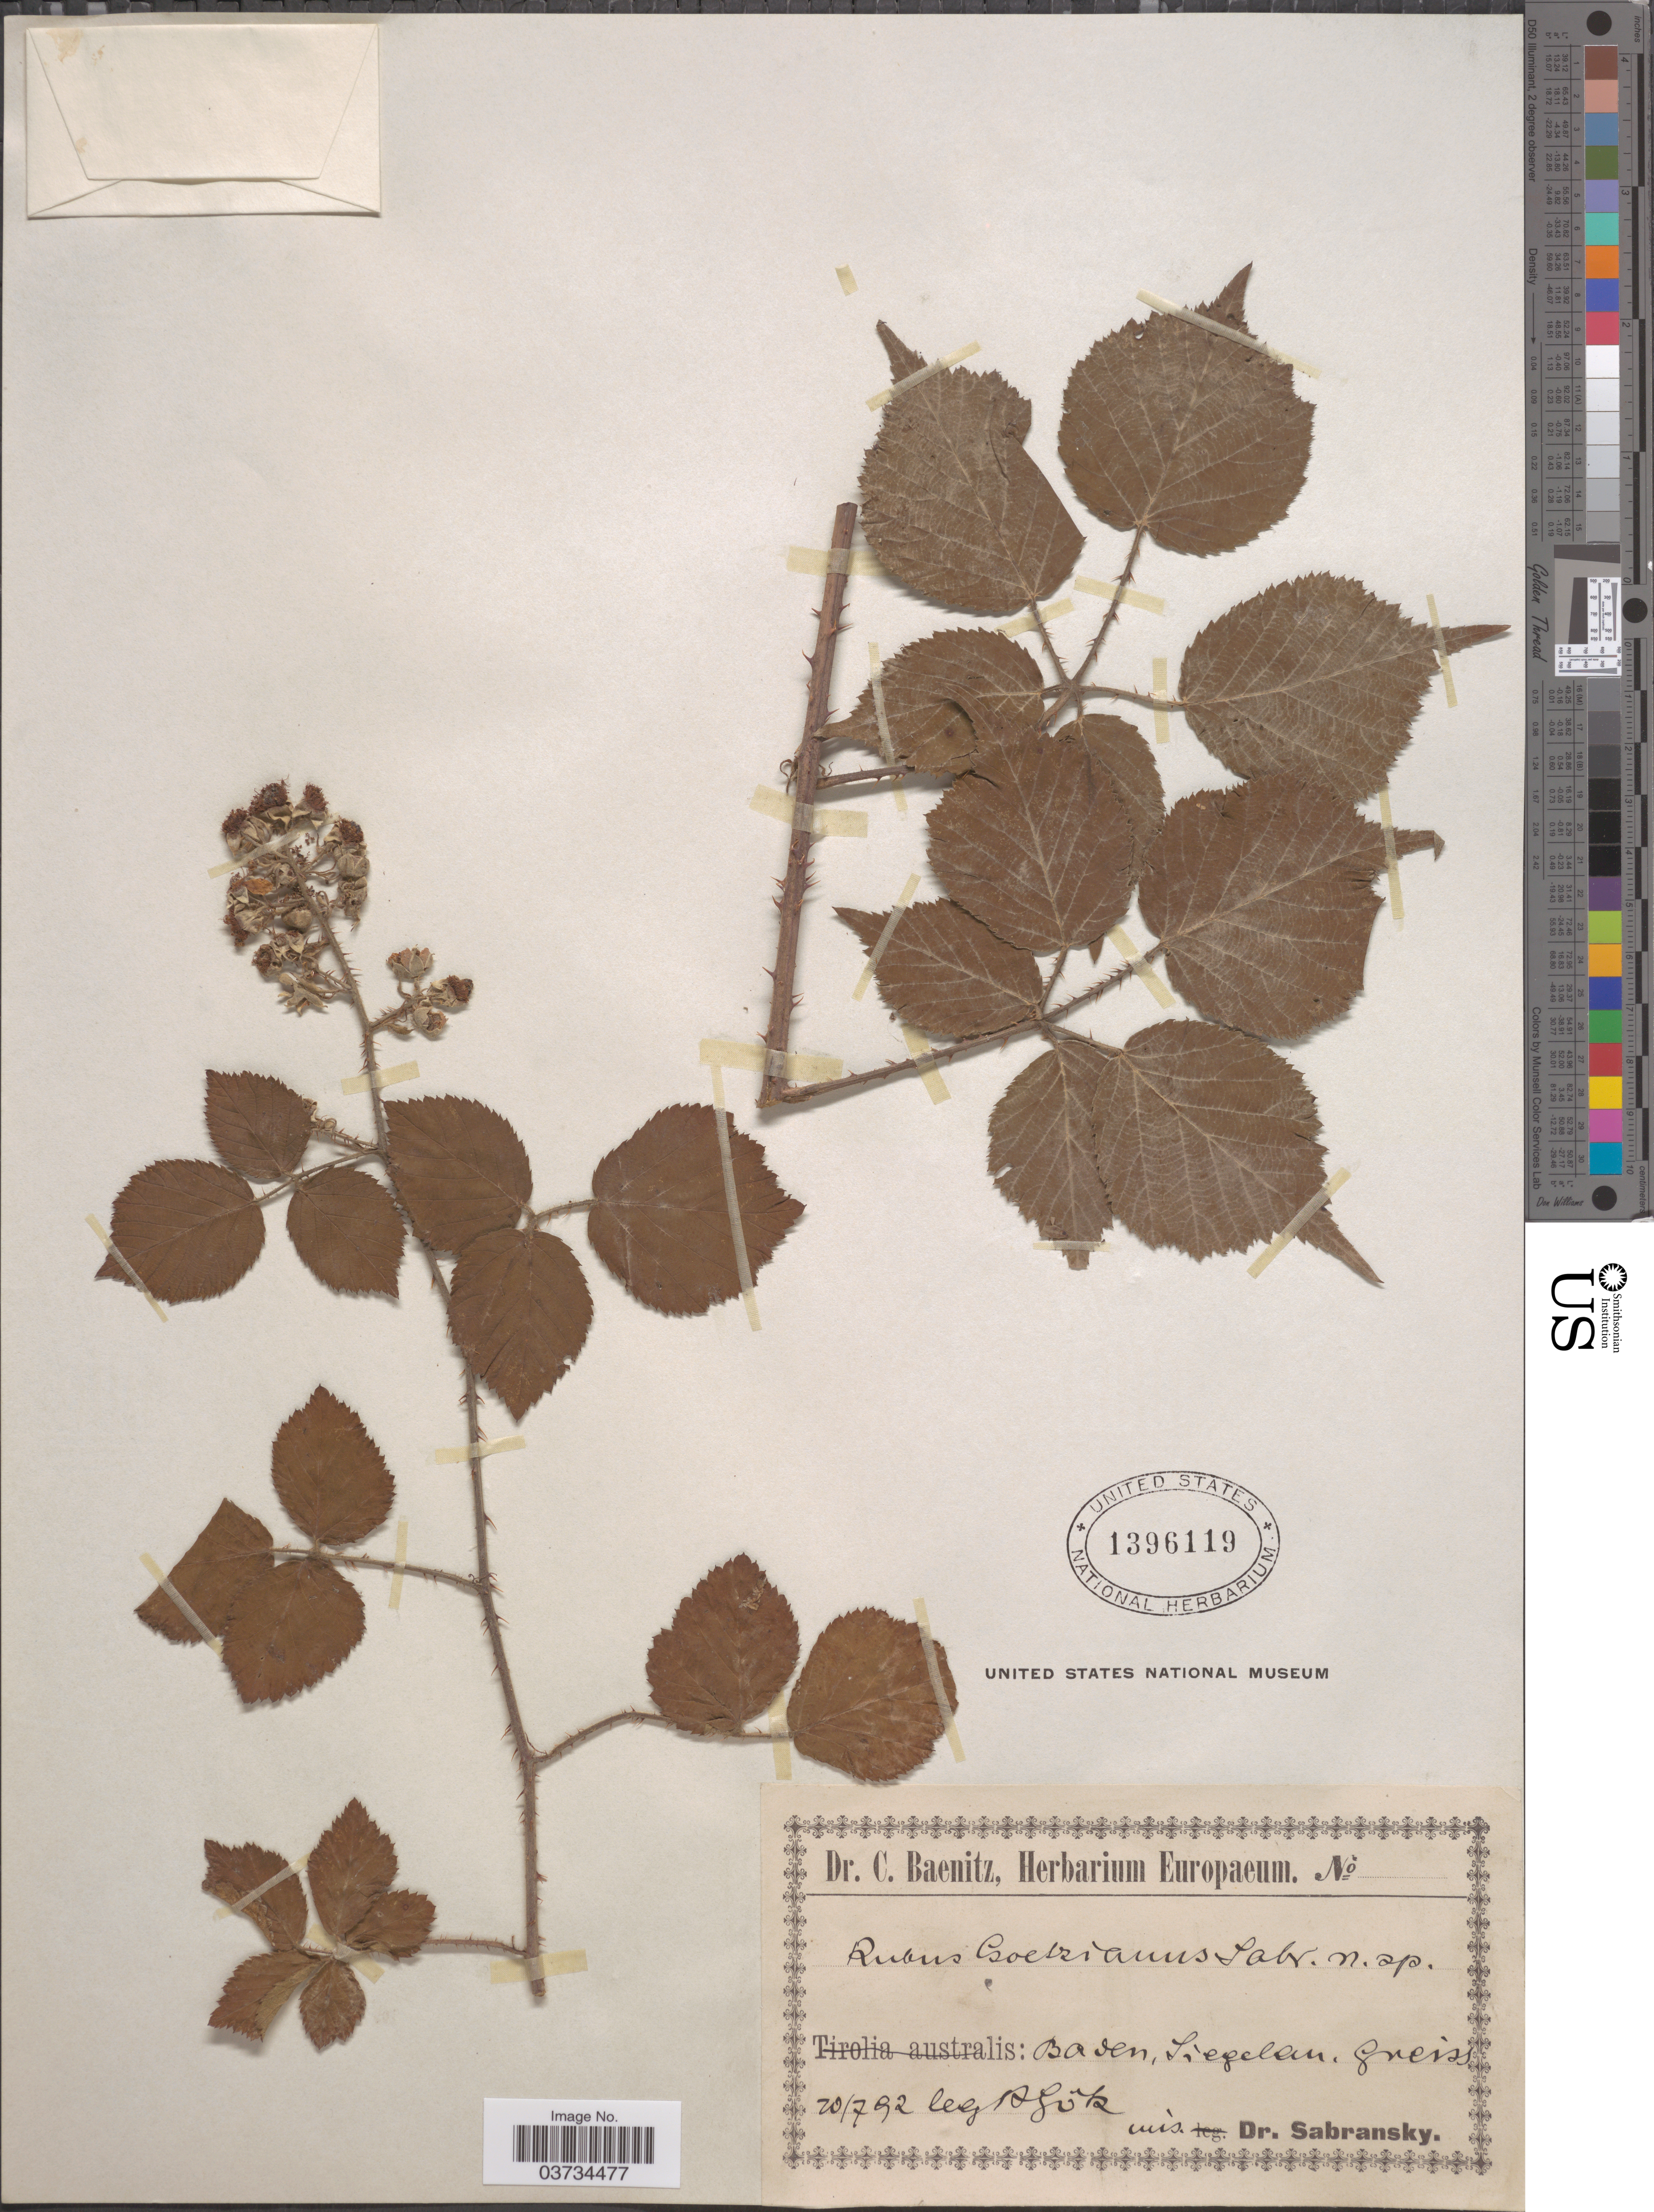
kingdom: Plantae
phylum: Tracheophyta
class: Magnoliopsida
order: Rosales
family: Rosaceae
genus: Rubus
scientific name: Rubus goetzianus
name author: Sabr.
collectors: A. Götz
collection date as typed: Transcribed d/m/y: 20/7/92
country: Germany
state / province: Baden-Württemberg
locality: Baden, Siegelau. Gneiss.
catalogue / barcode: US 1396119